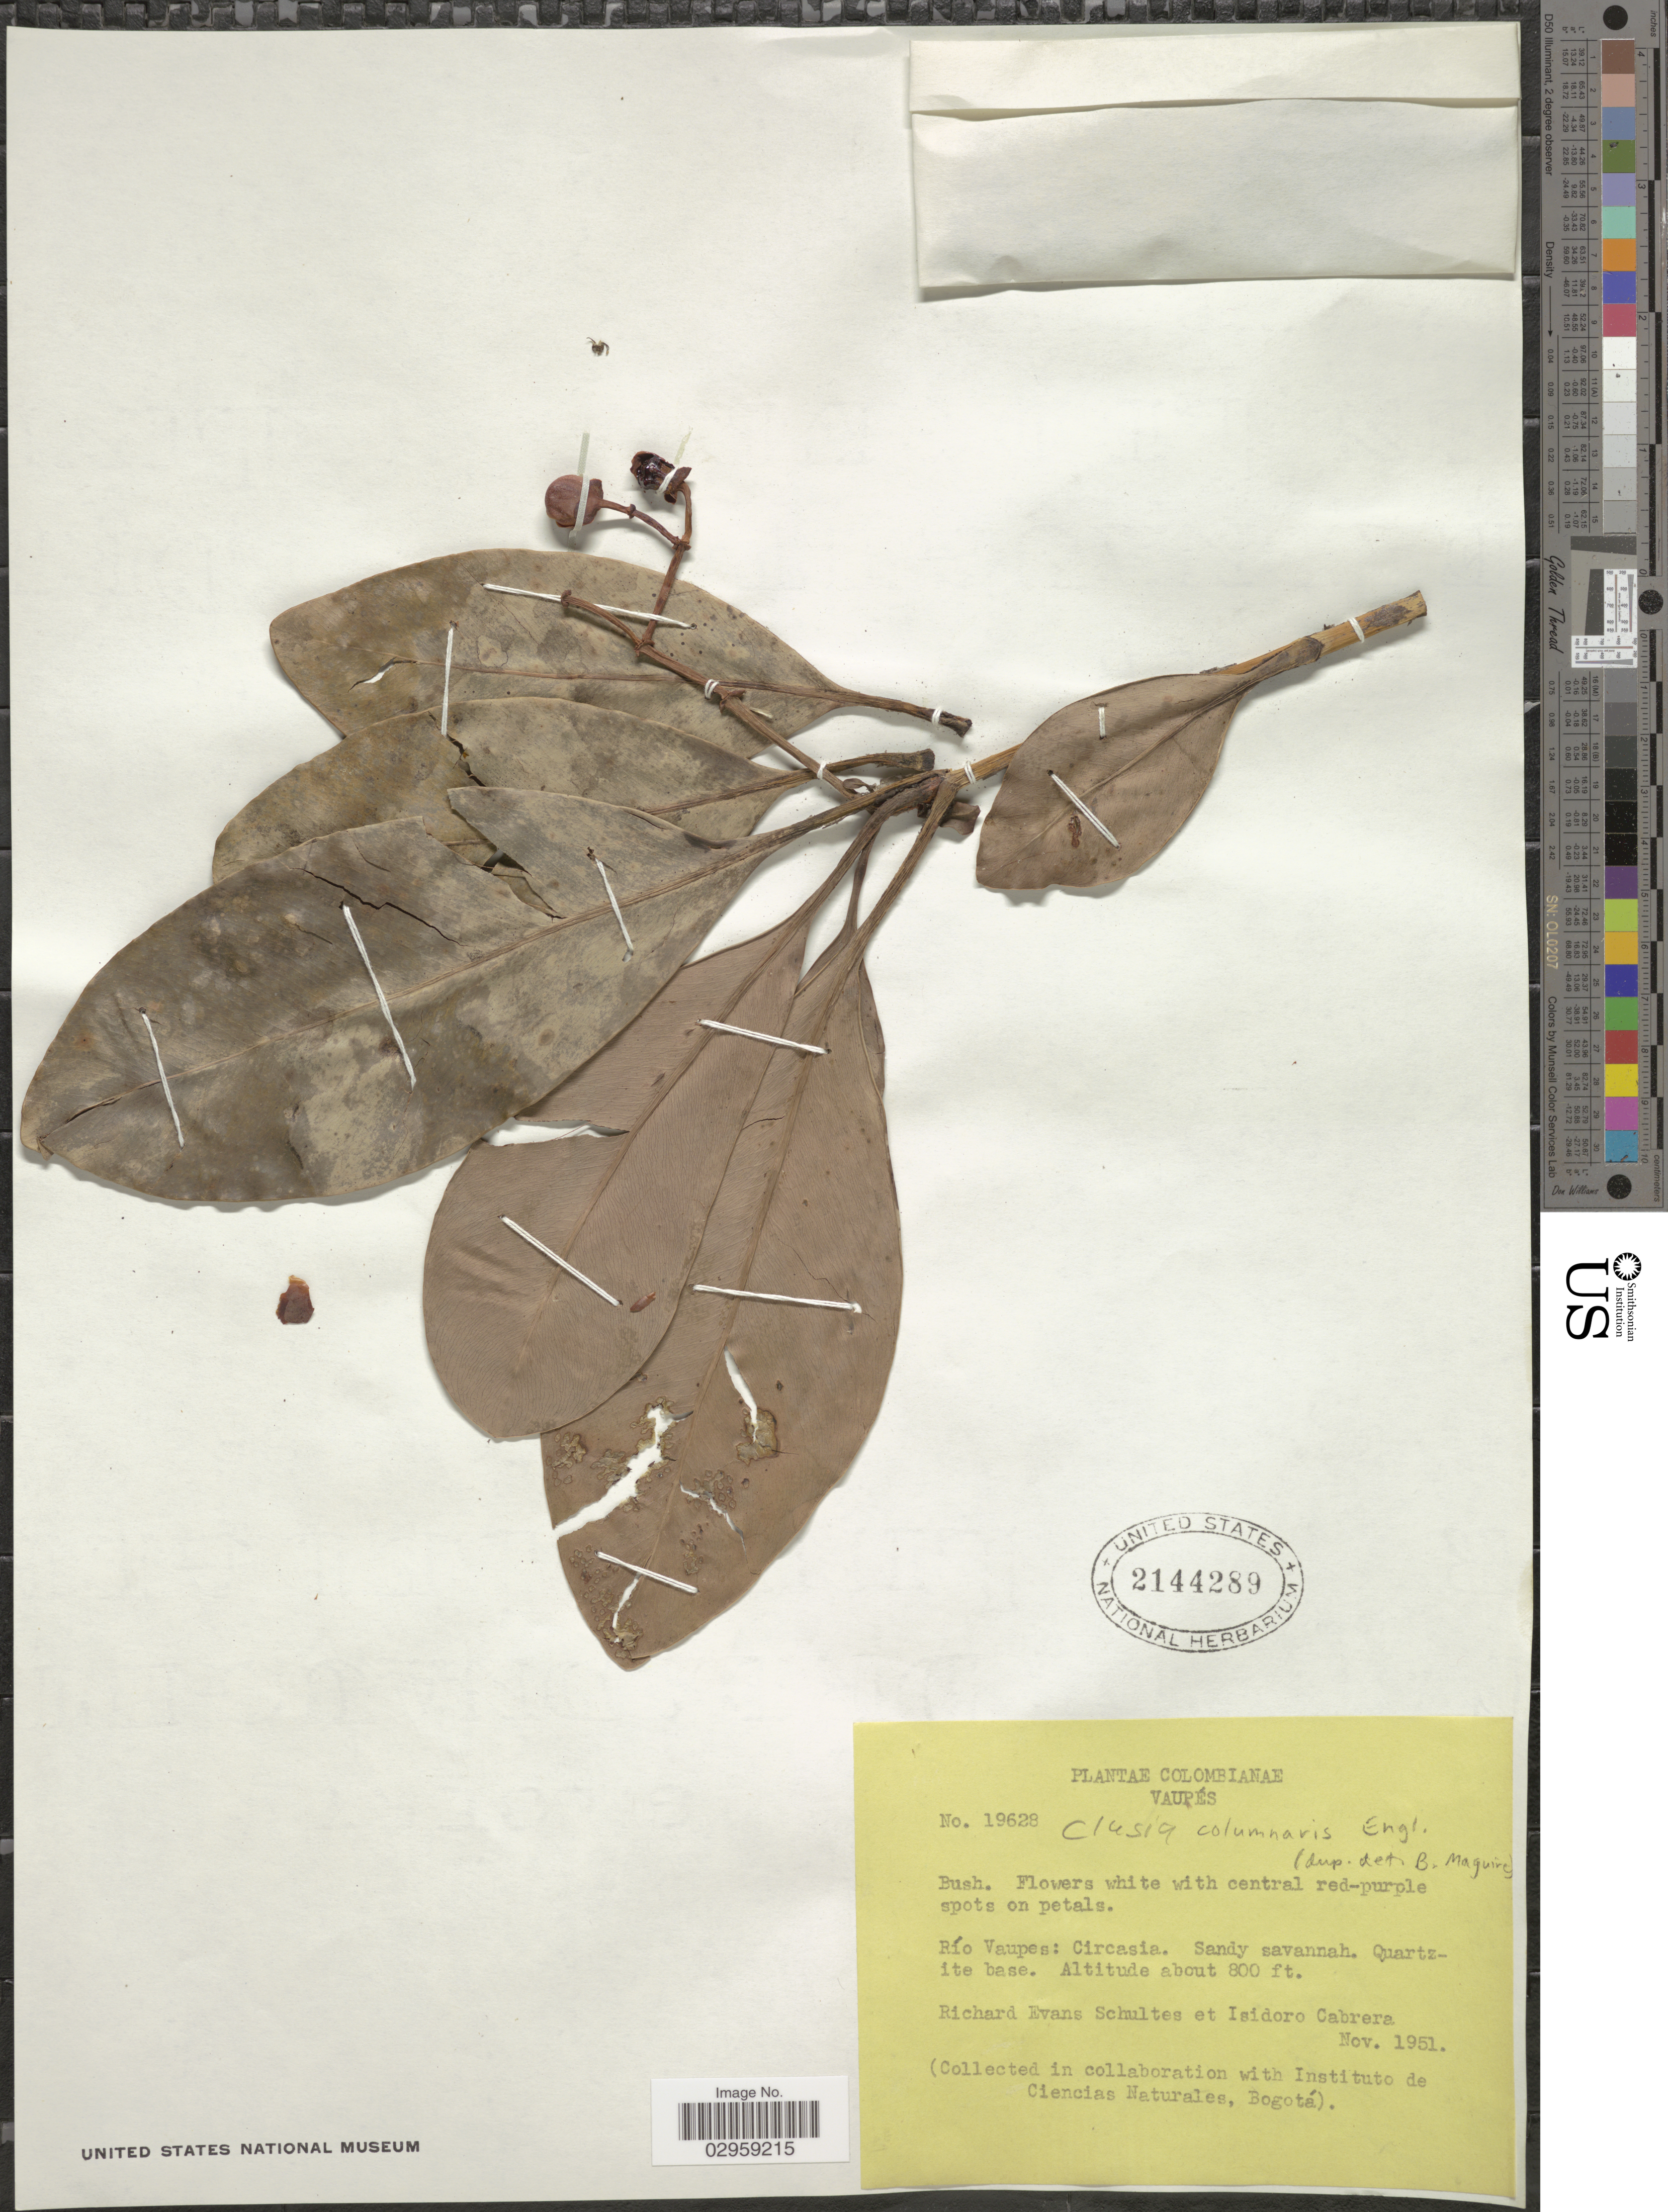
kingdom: Plantae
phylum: Tracheophyta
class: Magnoliopsida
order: Malpighiales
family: Clusiaceae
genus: Clusia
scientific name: Clusia columnaris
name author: Engl.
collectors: R. E. Schultes & I. Cabrera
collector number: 19628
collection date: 1951-11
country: Colombia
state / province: Vaupés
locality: Río Vaupes: Circasia. Sandy savannah.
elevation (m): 244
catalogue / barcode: US 2144289